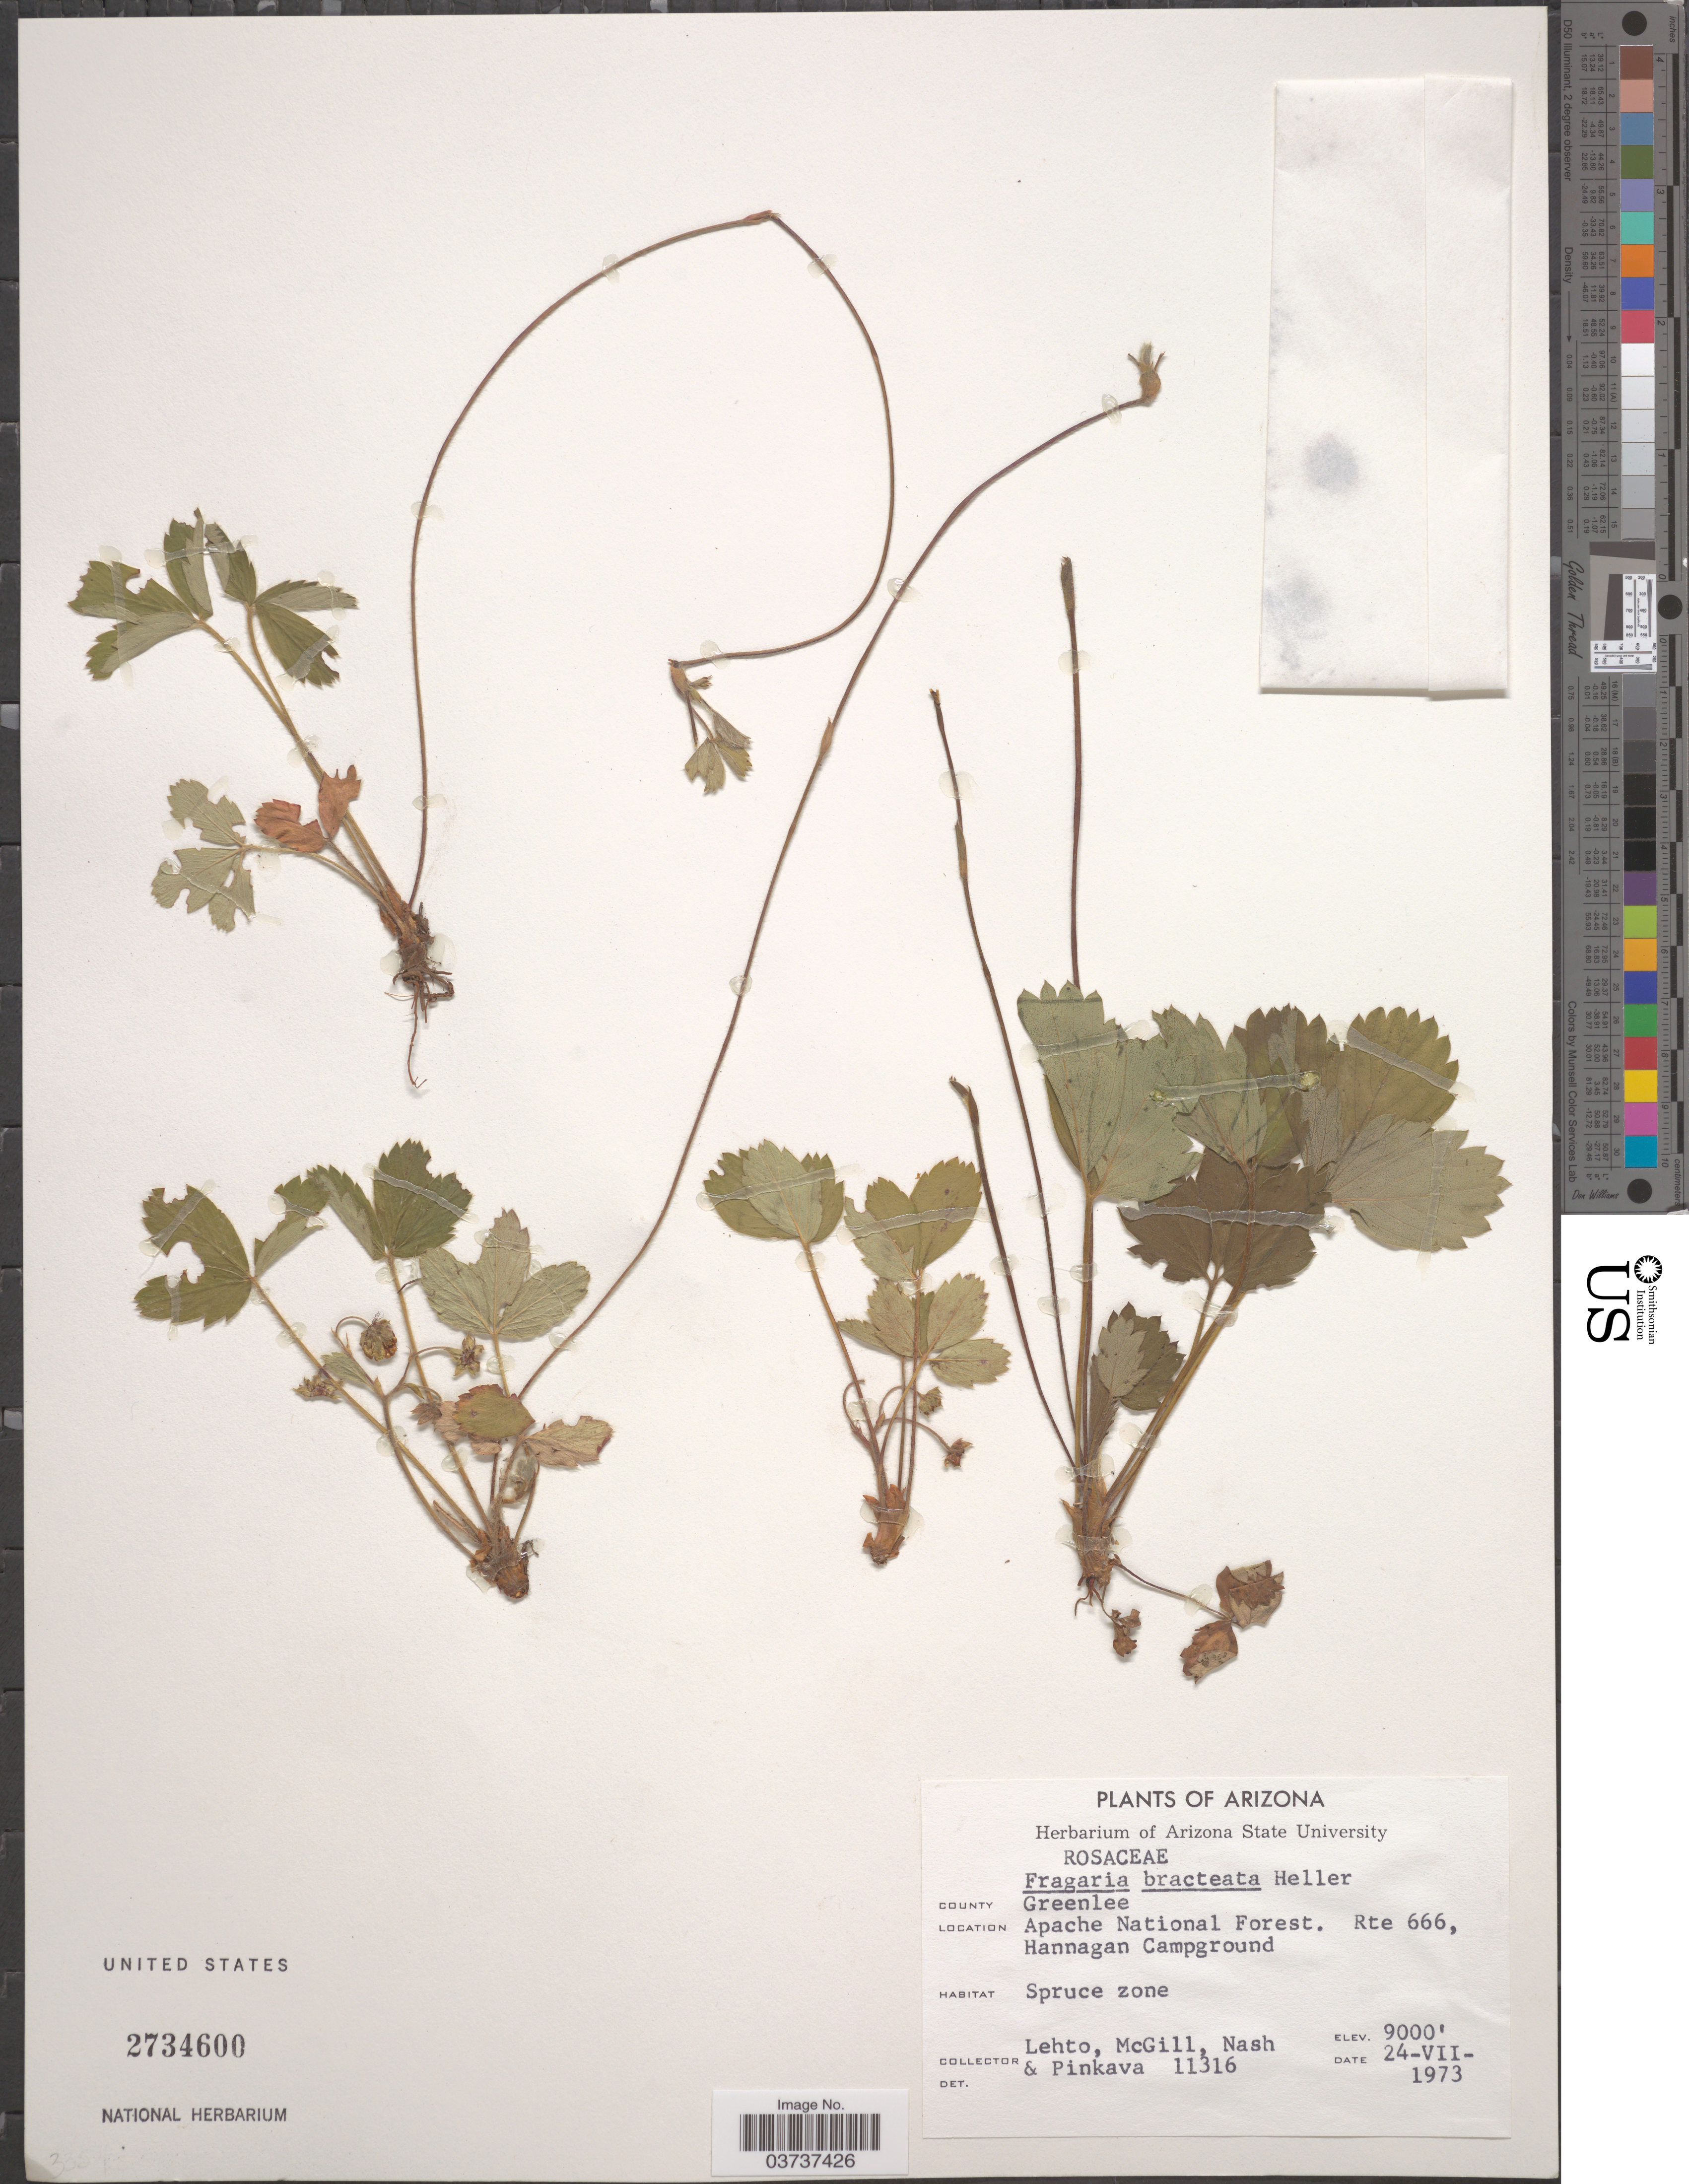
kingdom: Plantae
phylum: Tracheophyta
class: Magnoliopsida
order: Rosales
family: Rosaceae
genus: Fragaria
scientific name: Fragaria vesca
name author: L.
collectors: -. Lehto, -. McGill, -- Nash & -. Pinkava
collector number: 11316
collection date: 1973-07-24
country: United States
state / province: Arizona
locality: County Greenlee. Apache National Forest. Rte 666, Hannagan Campground.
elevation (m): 2743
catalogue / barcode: US 2734600